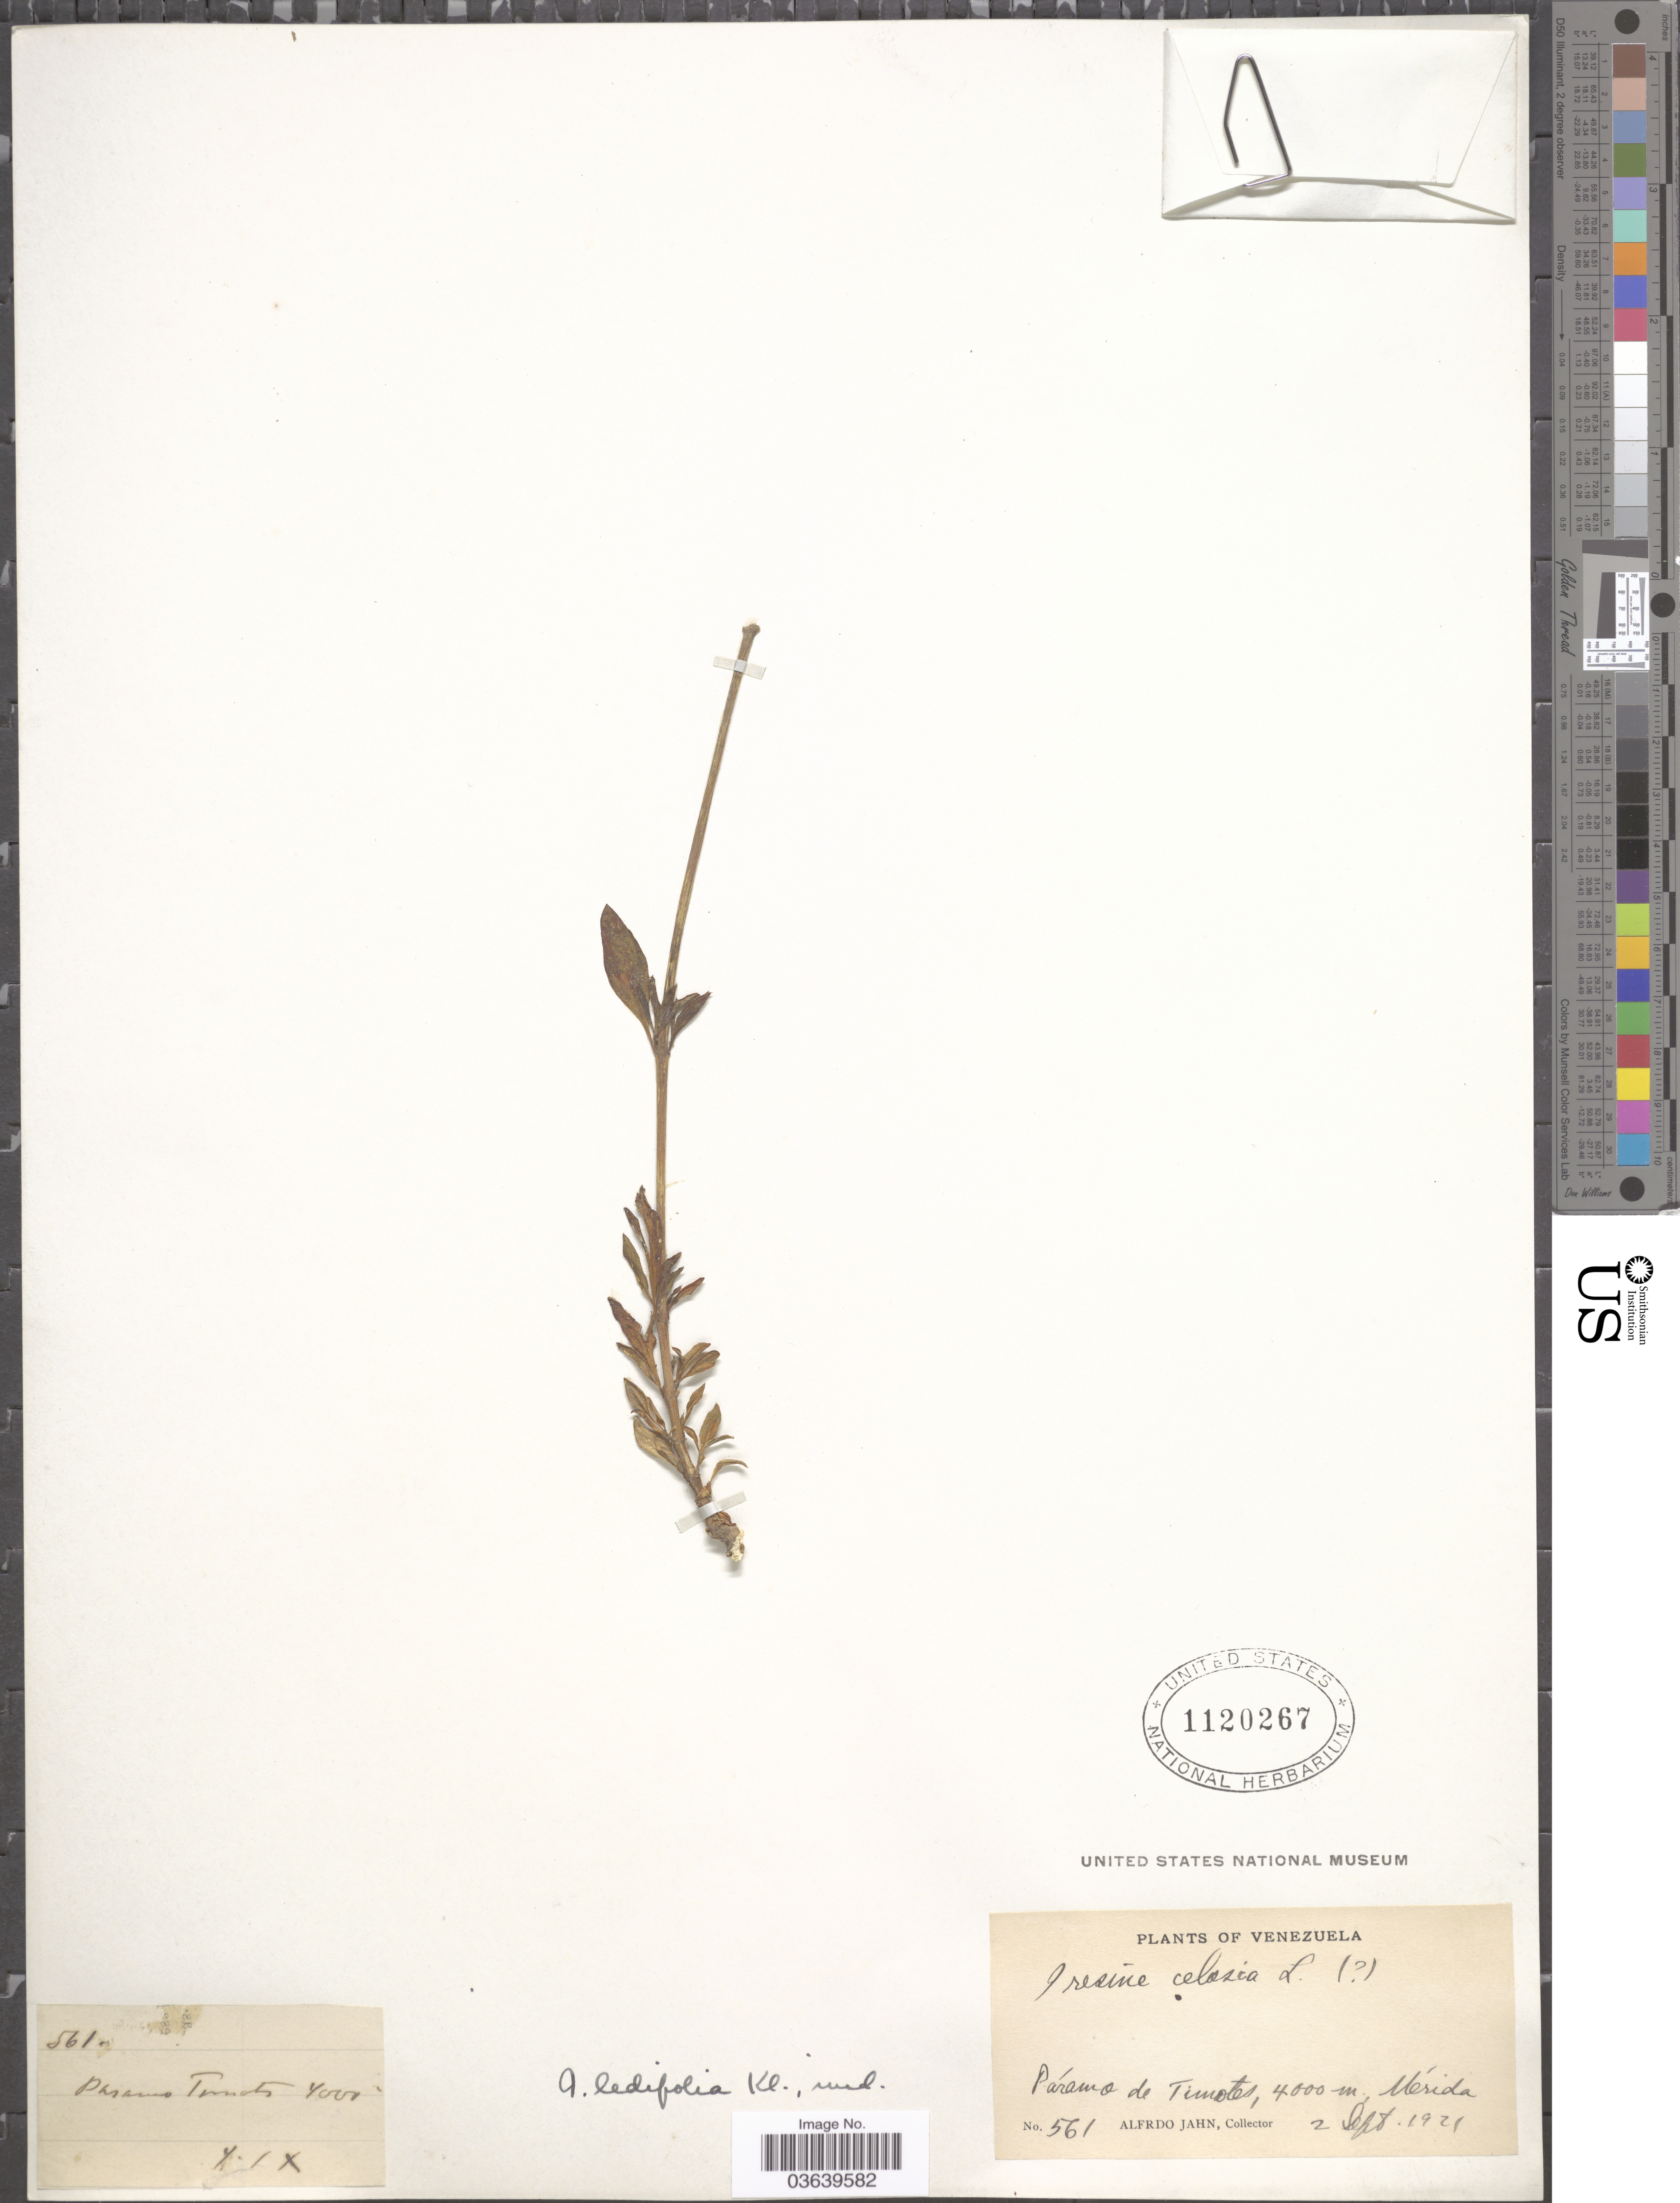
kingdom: Plantae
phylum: Tracheophyta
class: Magnoliopsida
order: Caryophyllales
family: Amaranthaceae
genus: Iresine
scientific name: Iresine ledifolia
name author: Klotzsch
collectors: A. Jahn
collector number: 561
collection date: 1921-09-02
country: Venezuela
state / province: Mérida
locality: Páramo de Timotes.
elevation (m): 4000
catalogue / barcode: US 1120267